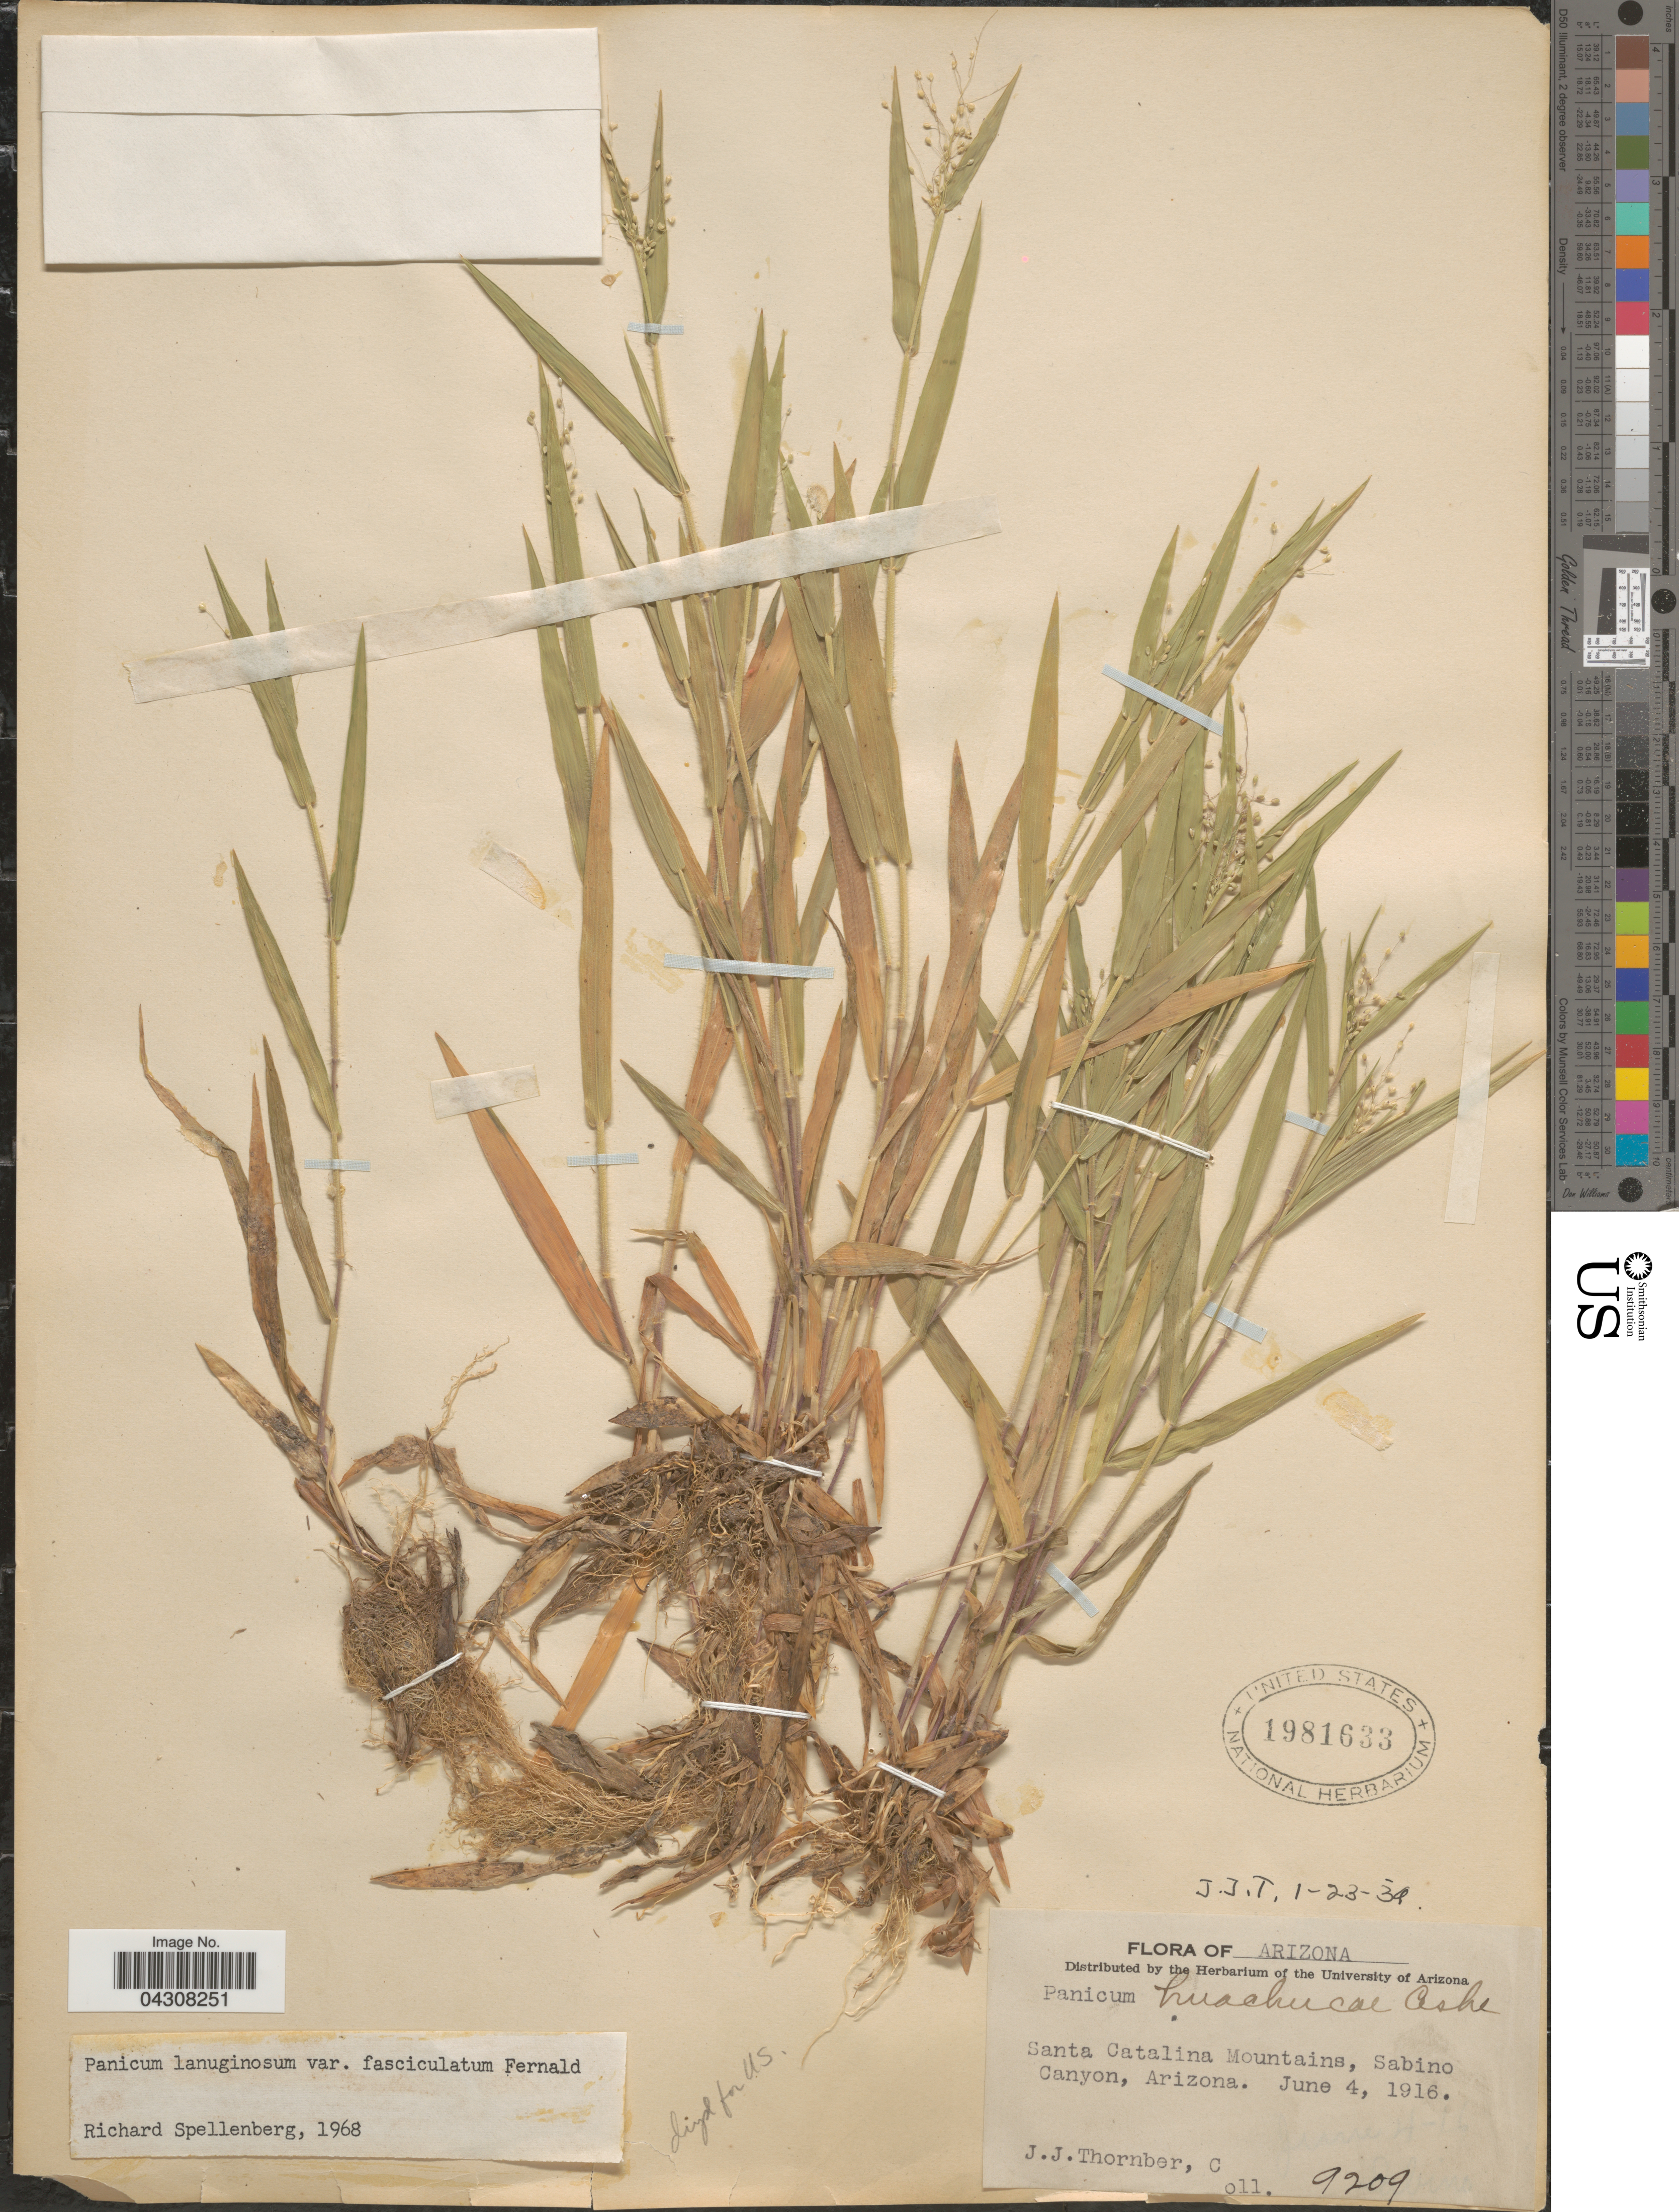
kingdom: Plantae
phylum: Tracheophyta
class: Liliopsida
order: Poales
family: Poaceae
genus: Dichanthelium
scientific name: Dichanthelium acuminatum var. acuminatum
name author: (Sw.) Gould & C.A. Clark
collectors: J. Thornber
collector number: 9209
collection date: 1916-06-04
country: United States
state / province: Arizona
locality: Santa Catalina Mountains, Sabino Canyon.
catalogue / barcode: US 1981633